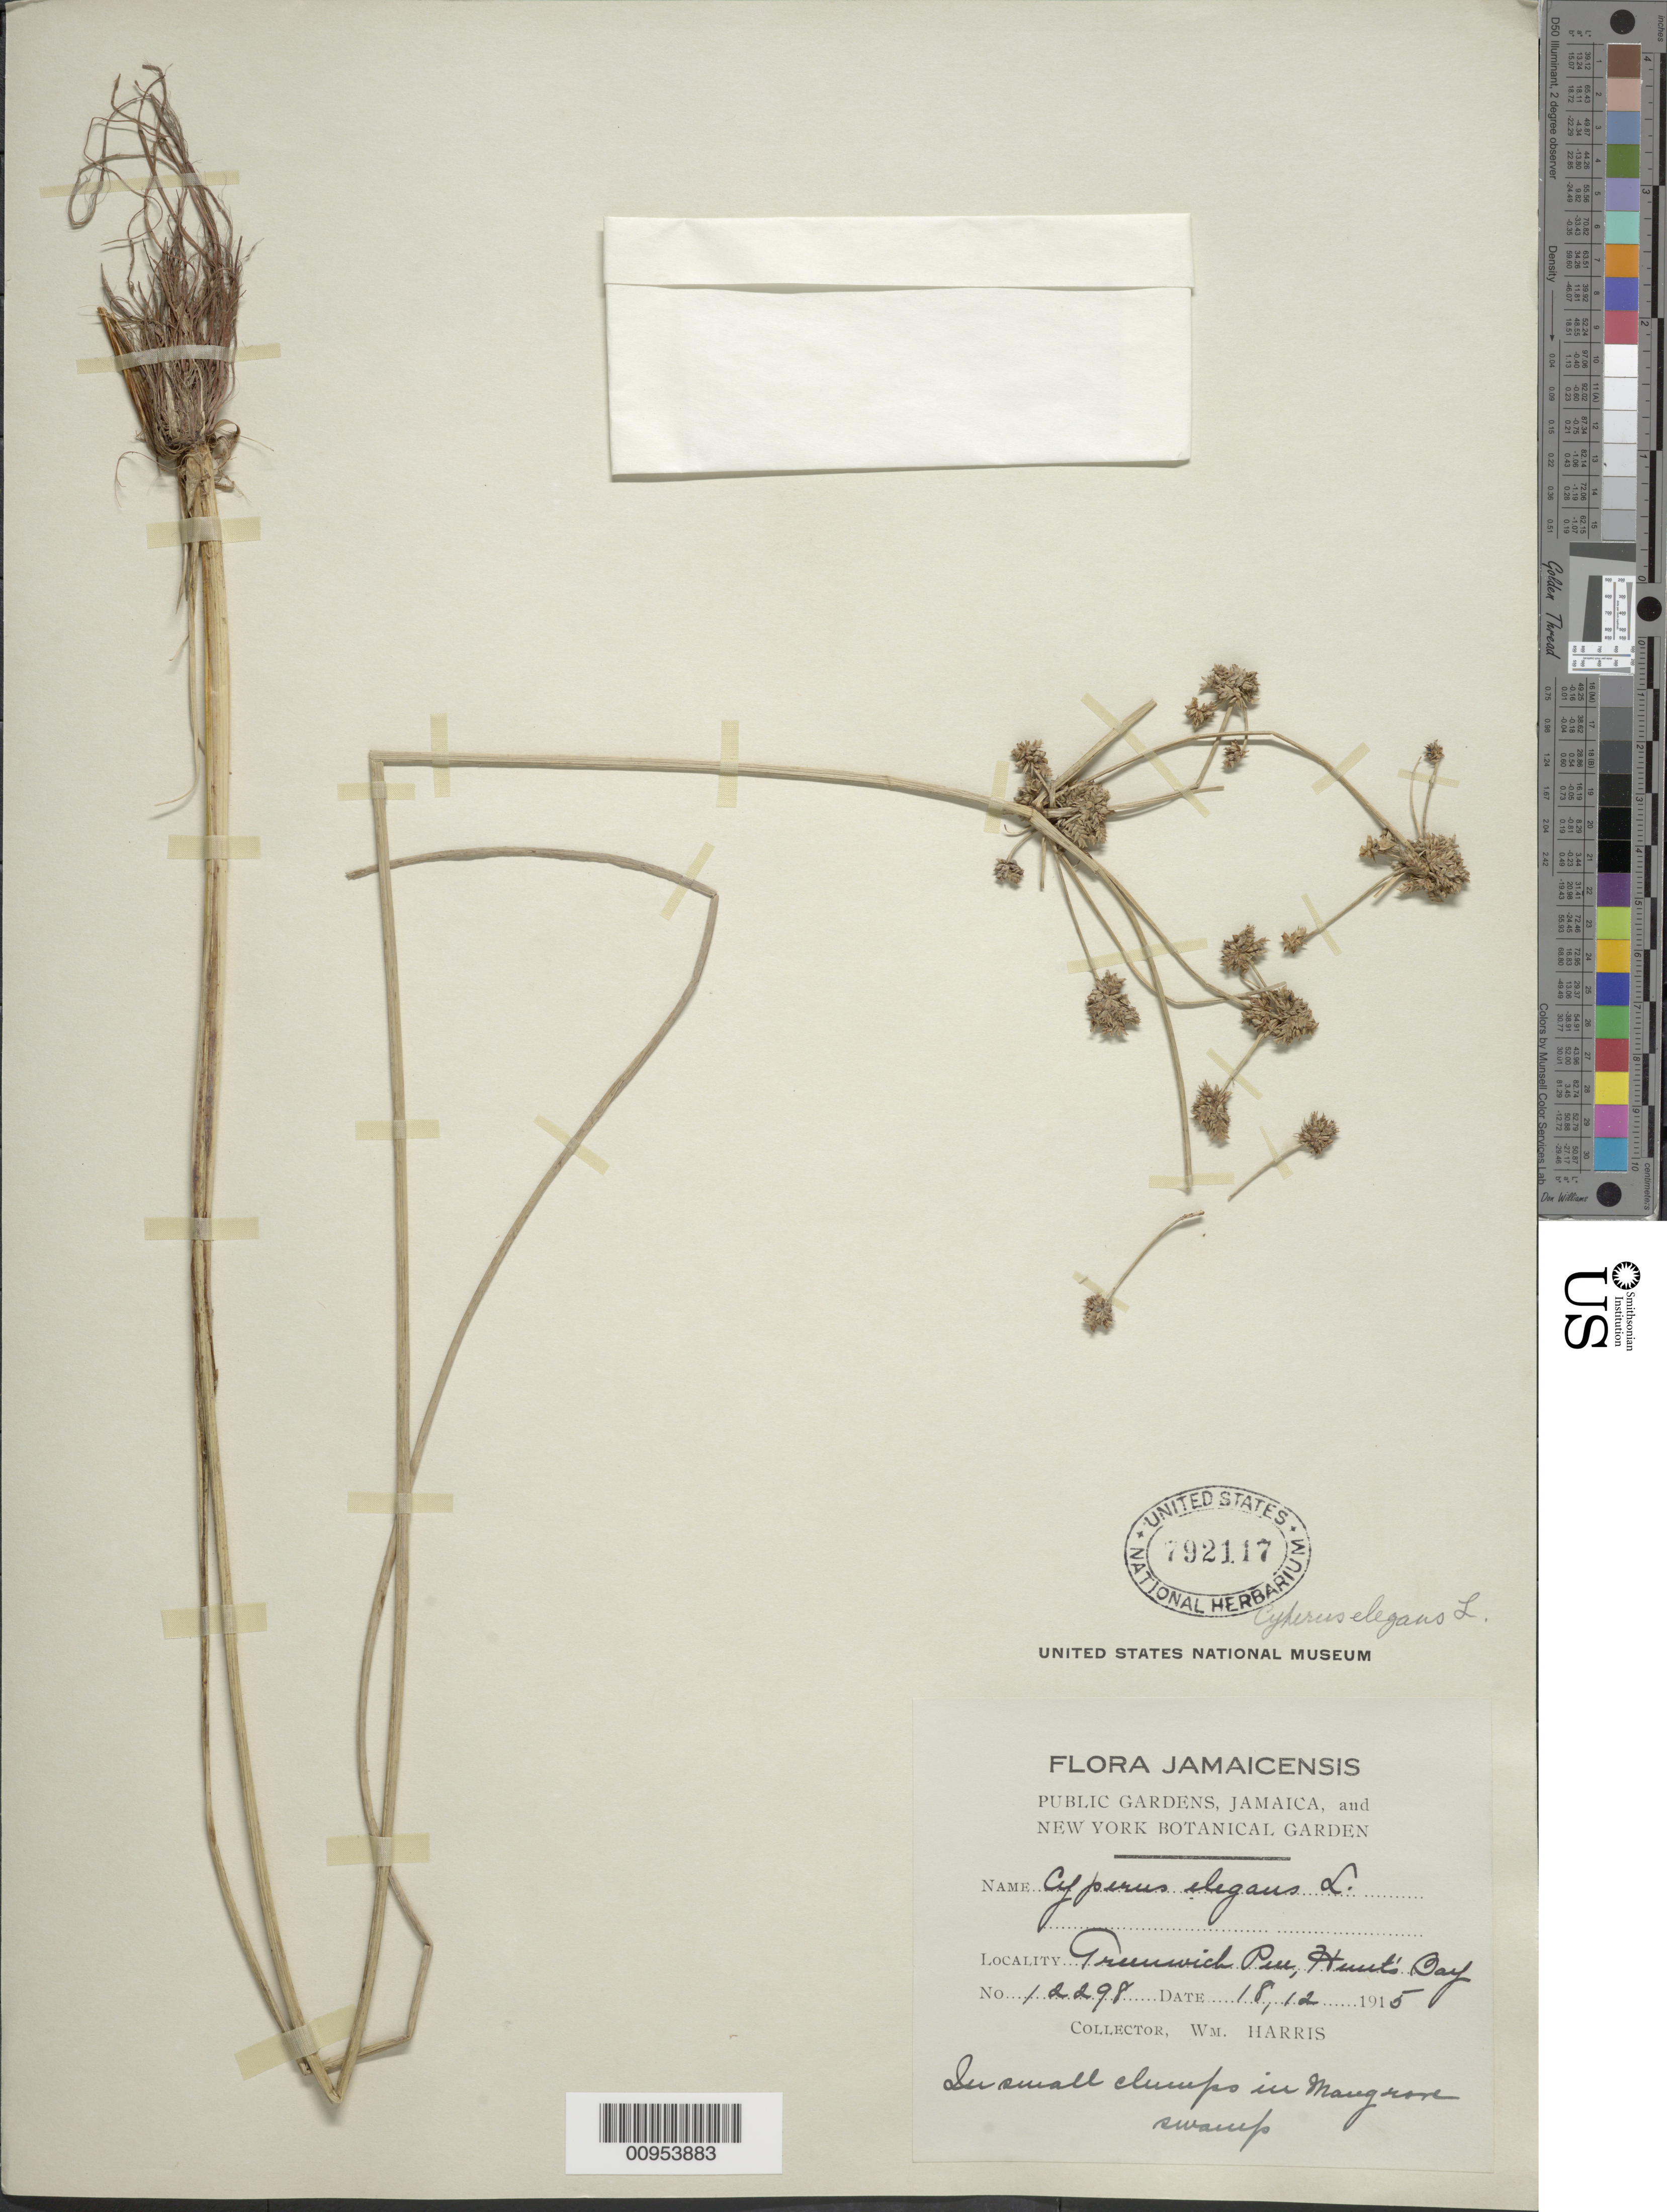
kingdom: Plantae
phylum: Tracheophyta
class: Liliopsida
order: Poales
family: Cyperaceae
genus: Cyperus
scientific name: Cyperus elegans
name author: L.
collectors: W. H. Harris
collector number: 12298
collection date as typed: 18 Dec 1915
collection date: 1915-12-18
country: Jamaica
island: Jamaica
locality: Greenwich Pass, Hunt's Bay, mangrove swamps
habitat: In mangrove swamps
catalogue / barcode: US 792117